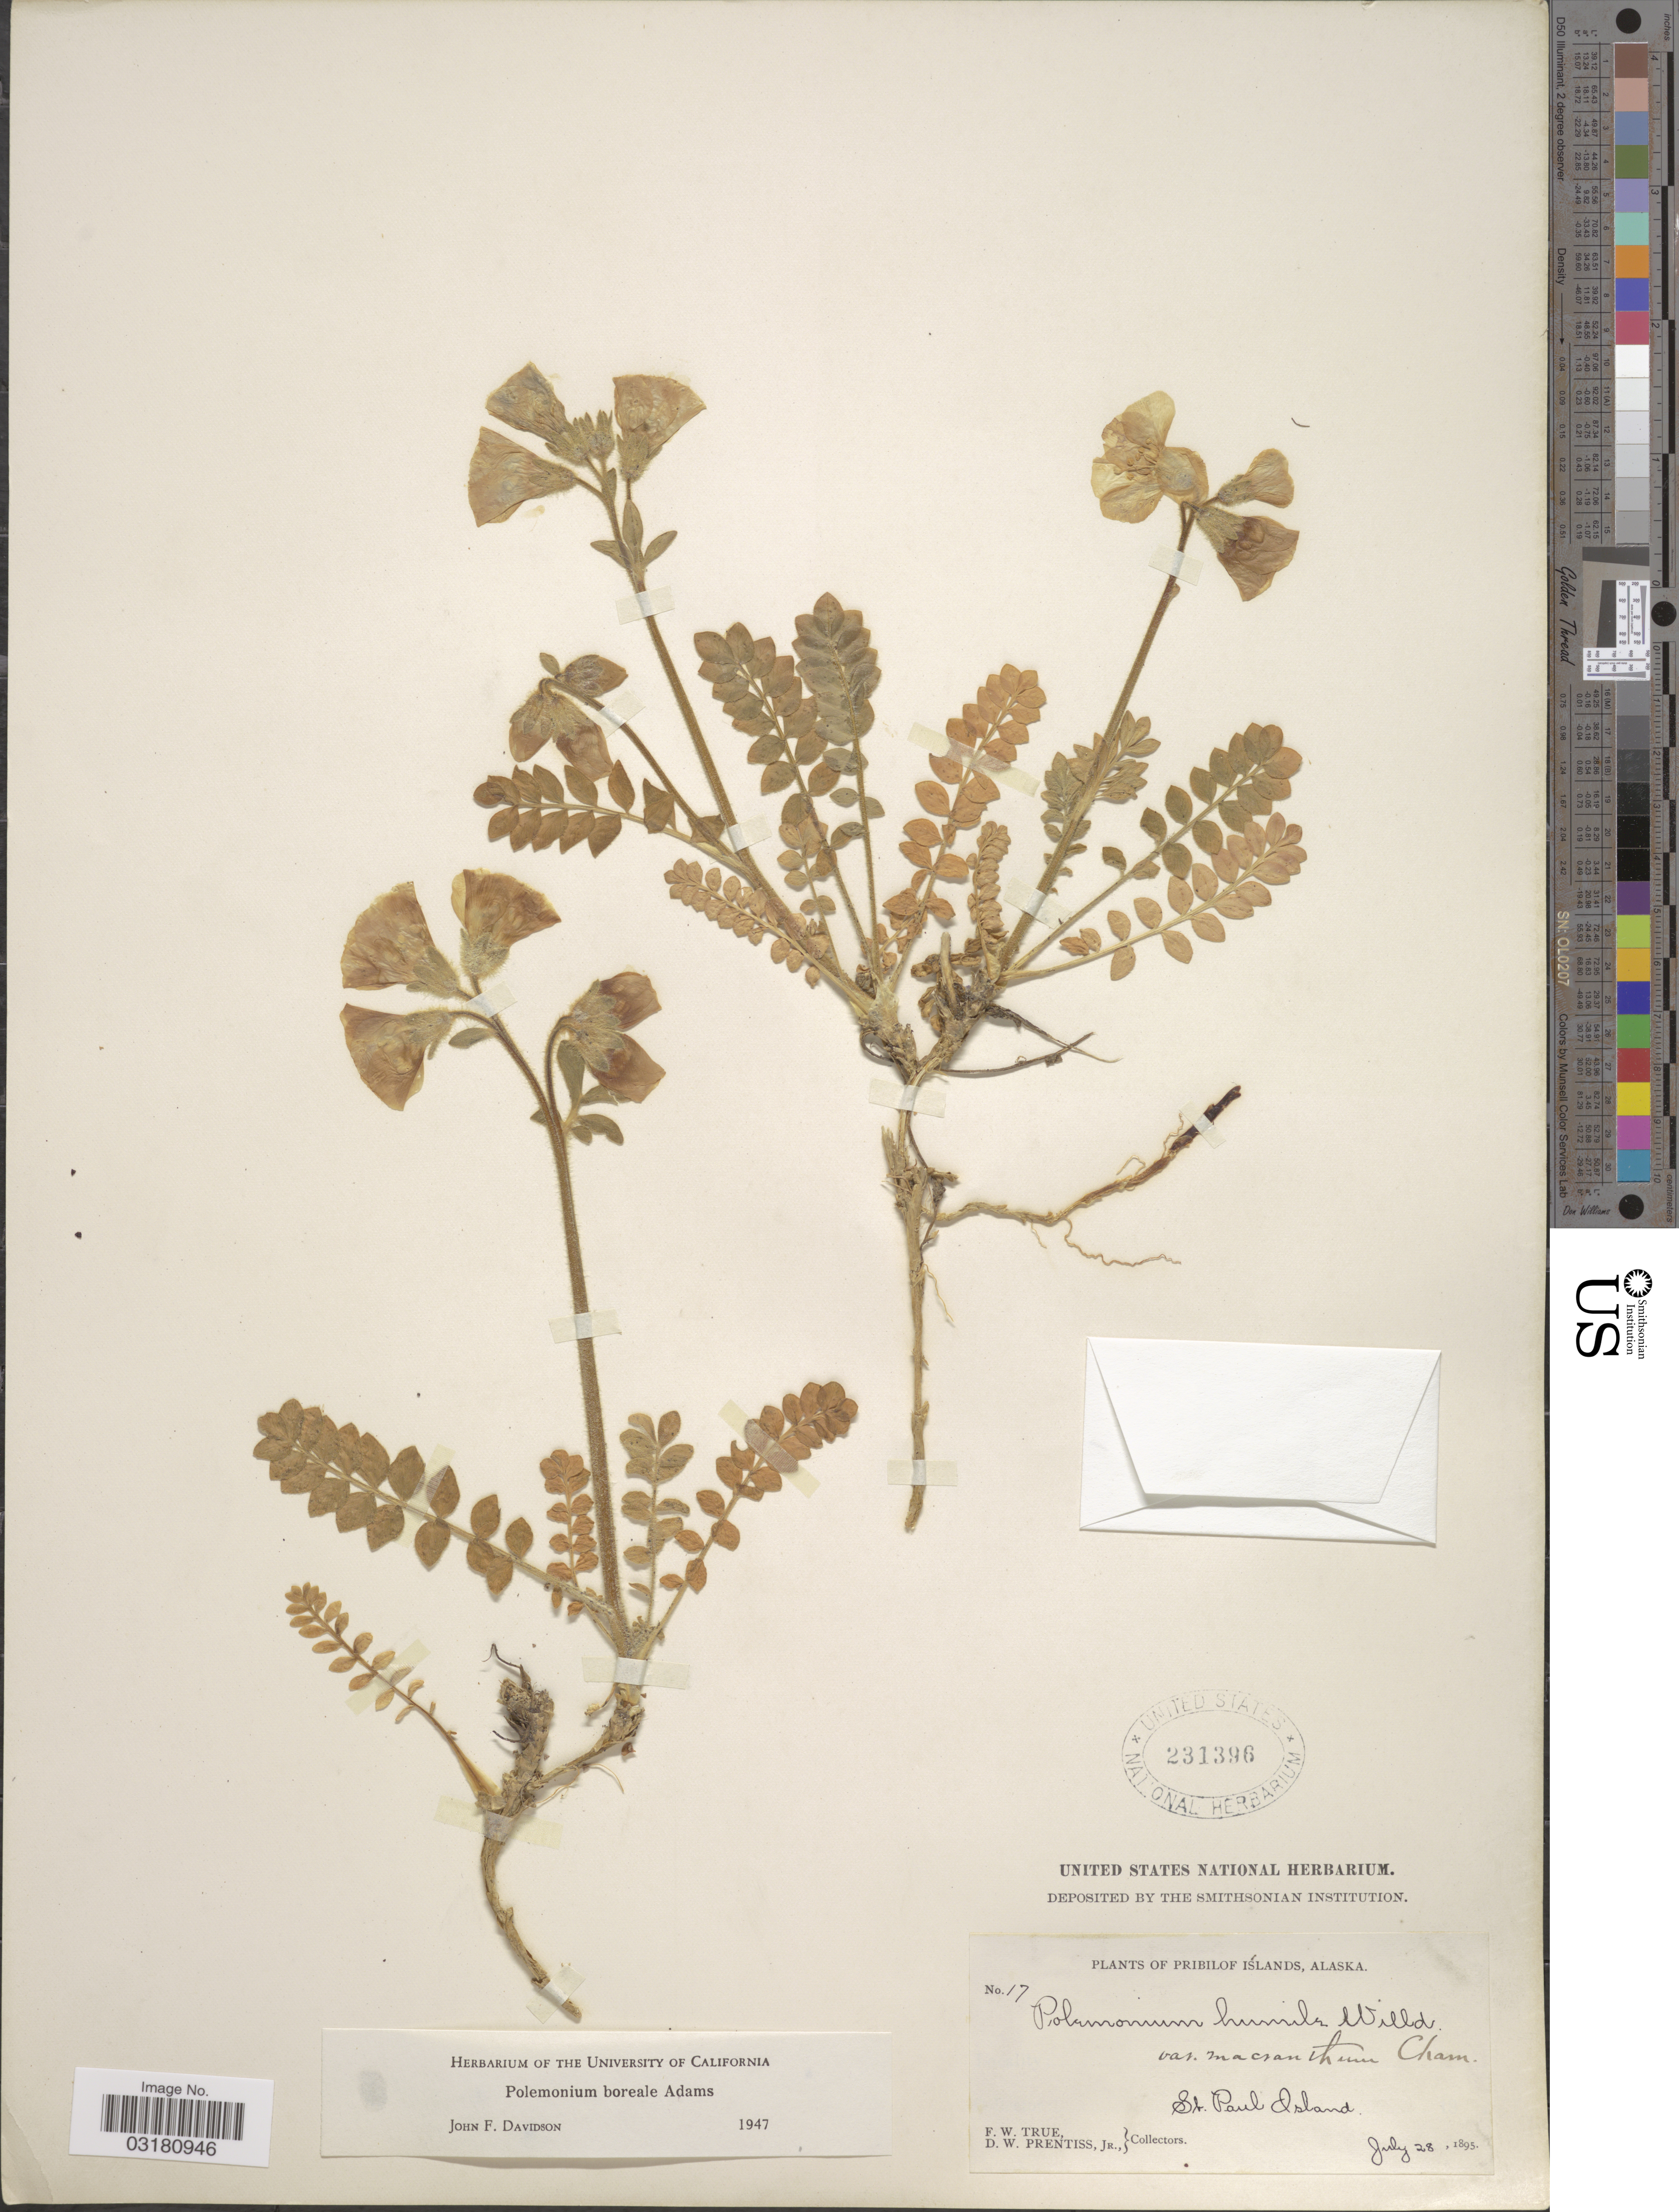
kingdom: Plantae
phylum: Tracheophyta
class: Magnoliopsida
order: Ericales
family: Polemoniaceae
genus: Polemonium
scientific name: Polemonium boreale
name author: Adams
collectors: F. True & D. Prentiss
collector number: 17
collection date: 1895-07-28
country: United States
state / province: Alaska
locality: Pribilof Islands. St. Paul Island.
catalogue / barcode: US 231396